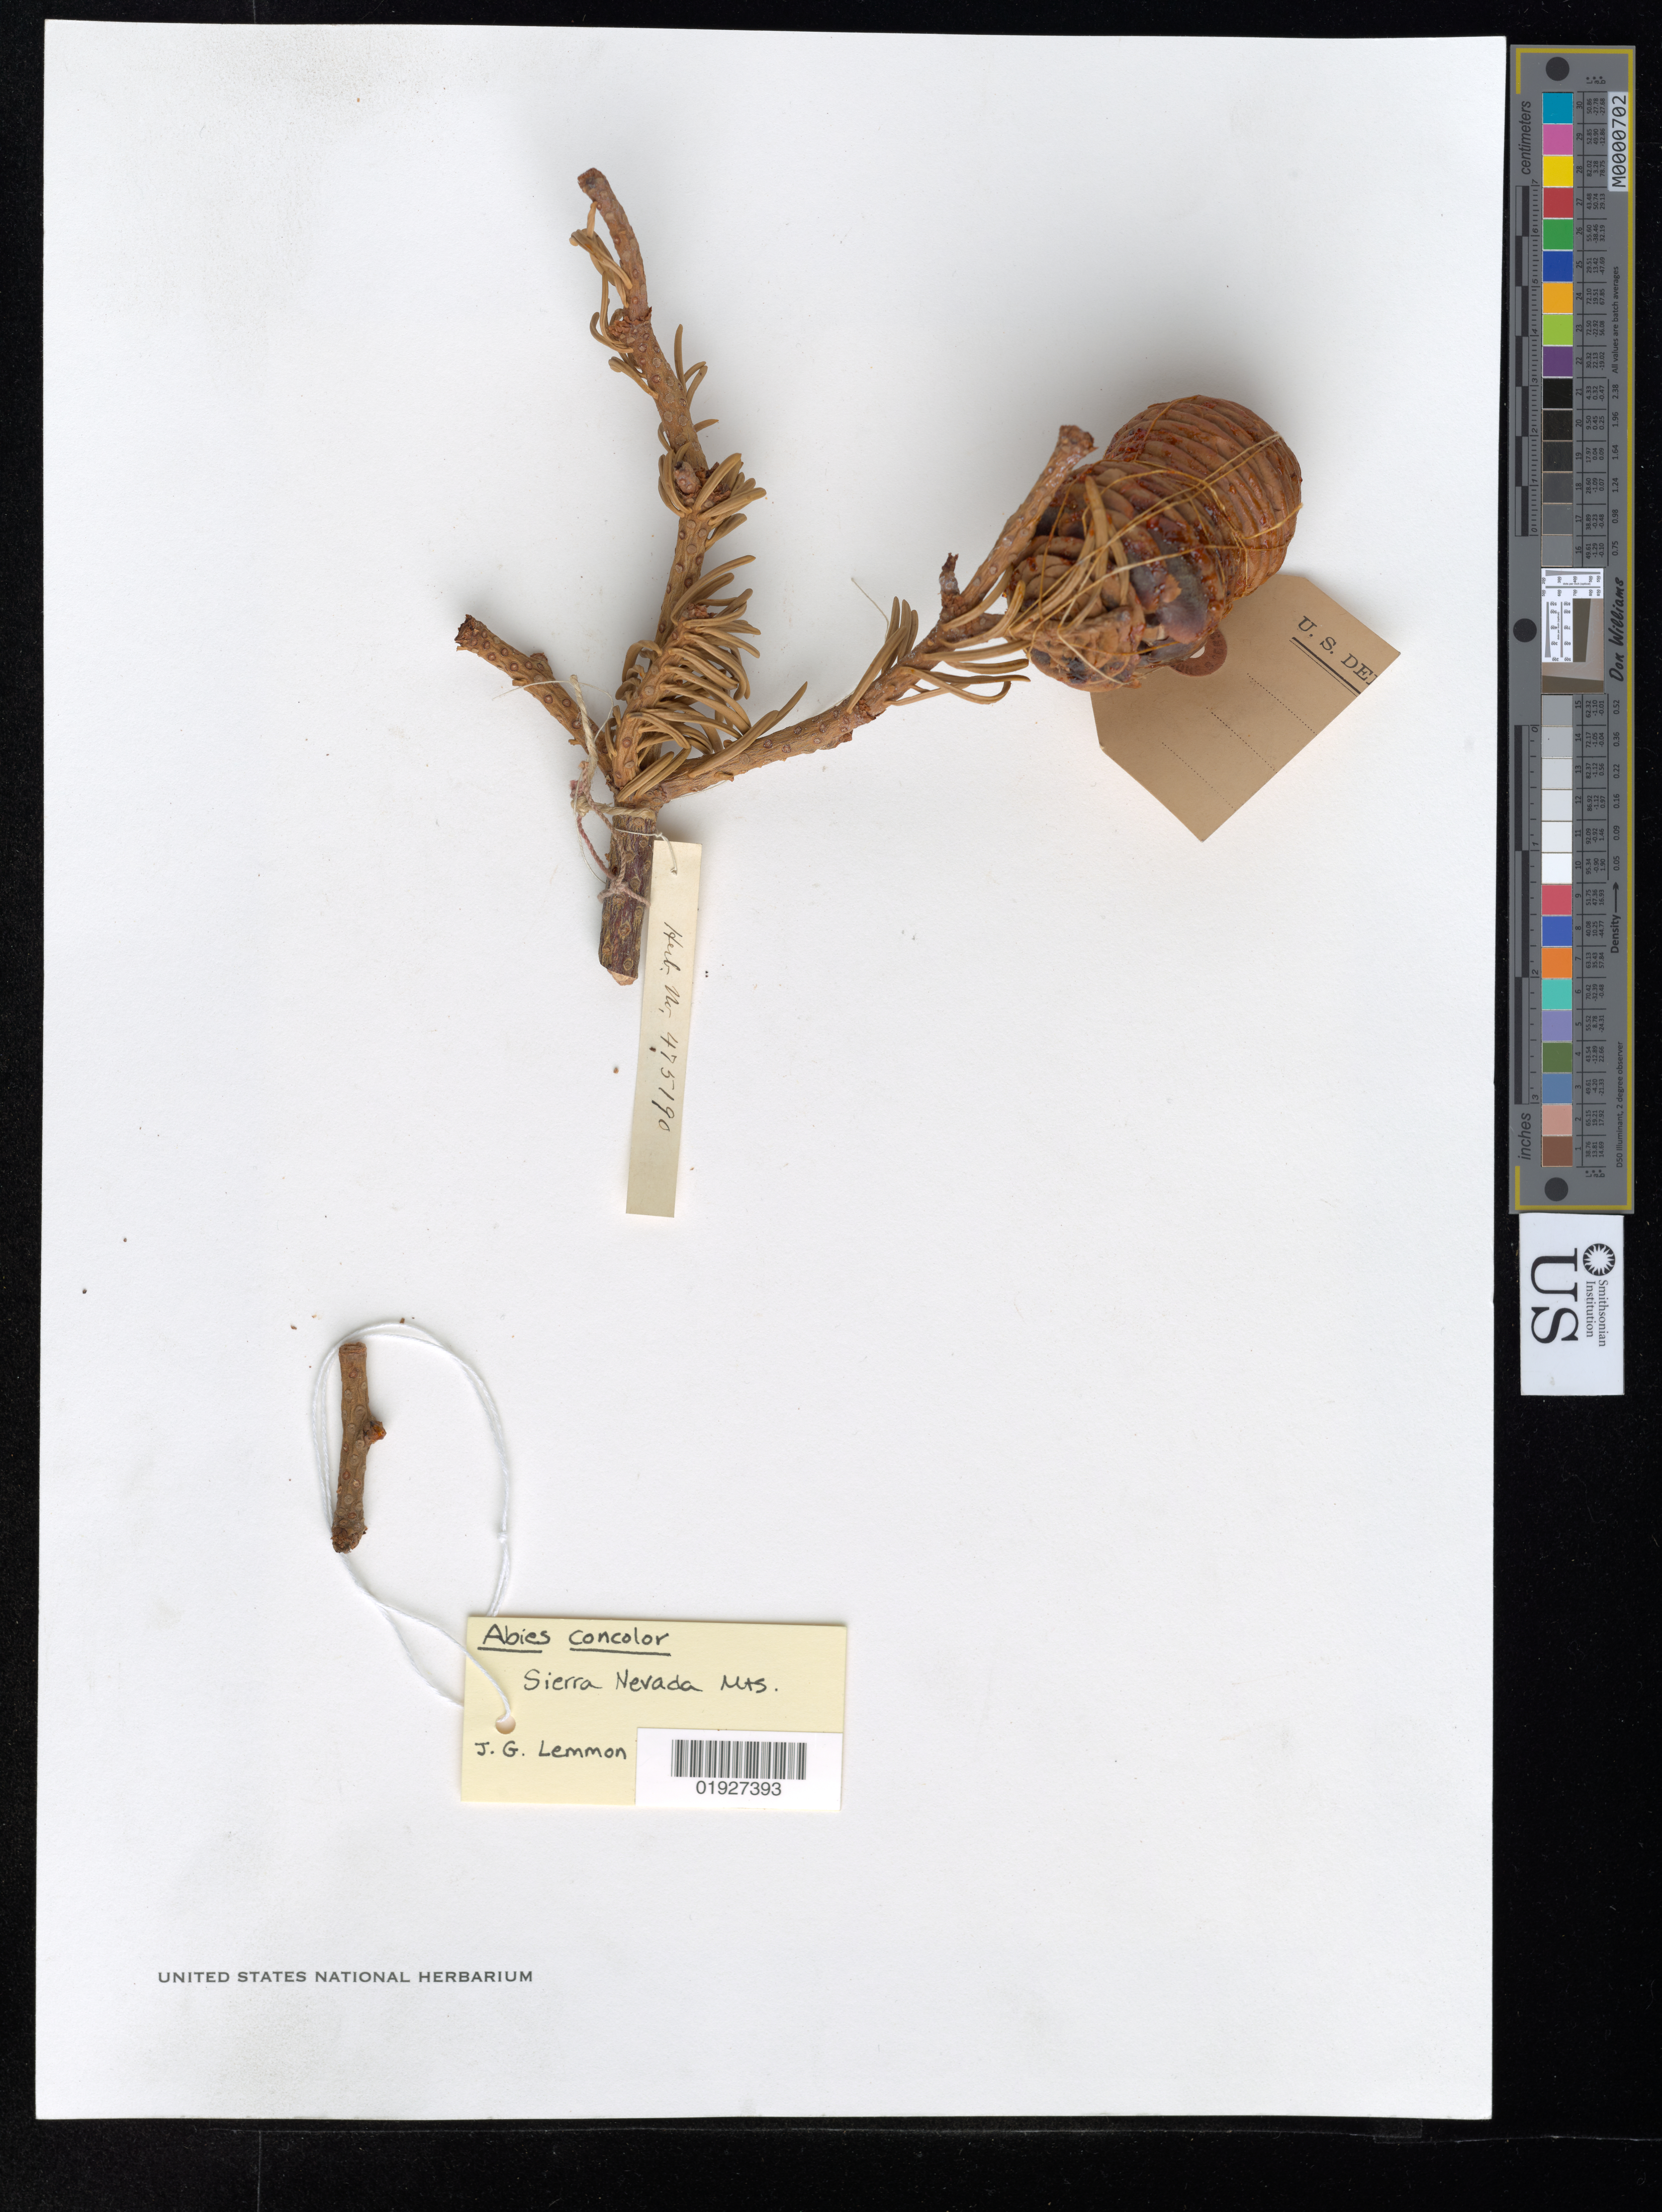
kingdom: Plantae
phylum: Tracheophyta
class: Pinopsida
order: Pinales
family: Pinaceae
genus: Abies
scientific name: Abies concolor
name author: (Gordon & Glend.) Lindl. ex Hildebr.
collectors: J. G. Lemmon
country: United States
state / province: California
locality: Sierra nevada mountains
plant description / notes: Herb. no. 475190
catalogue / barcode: US 475190